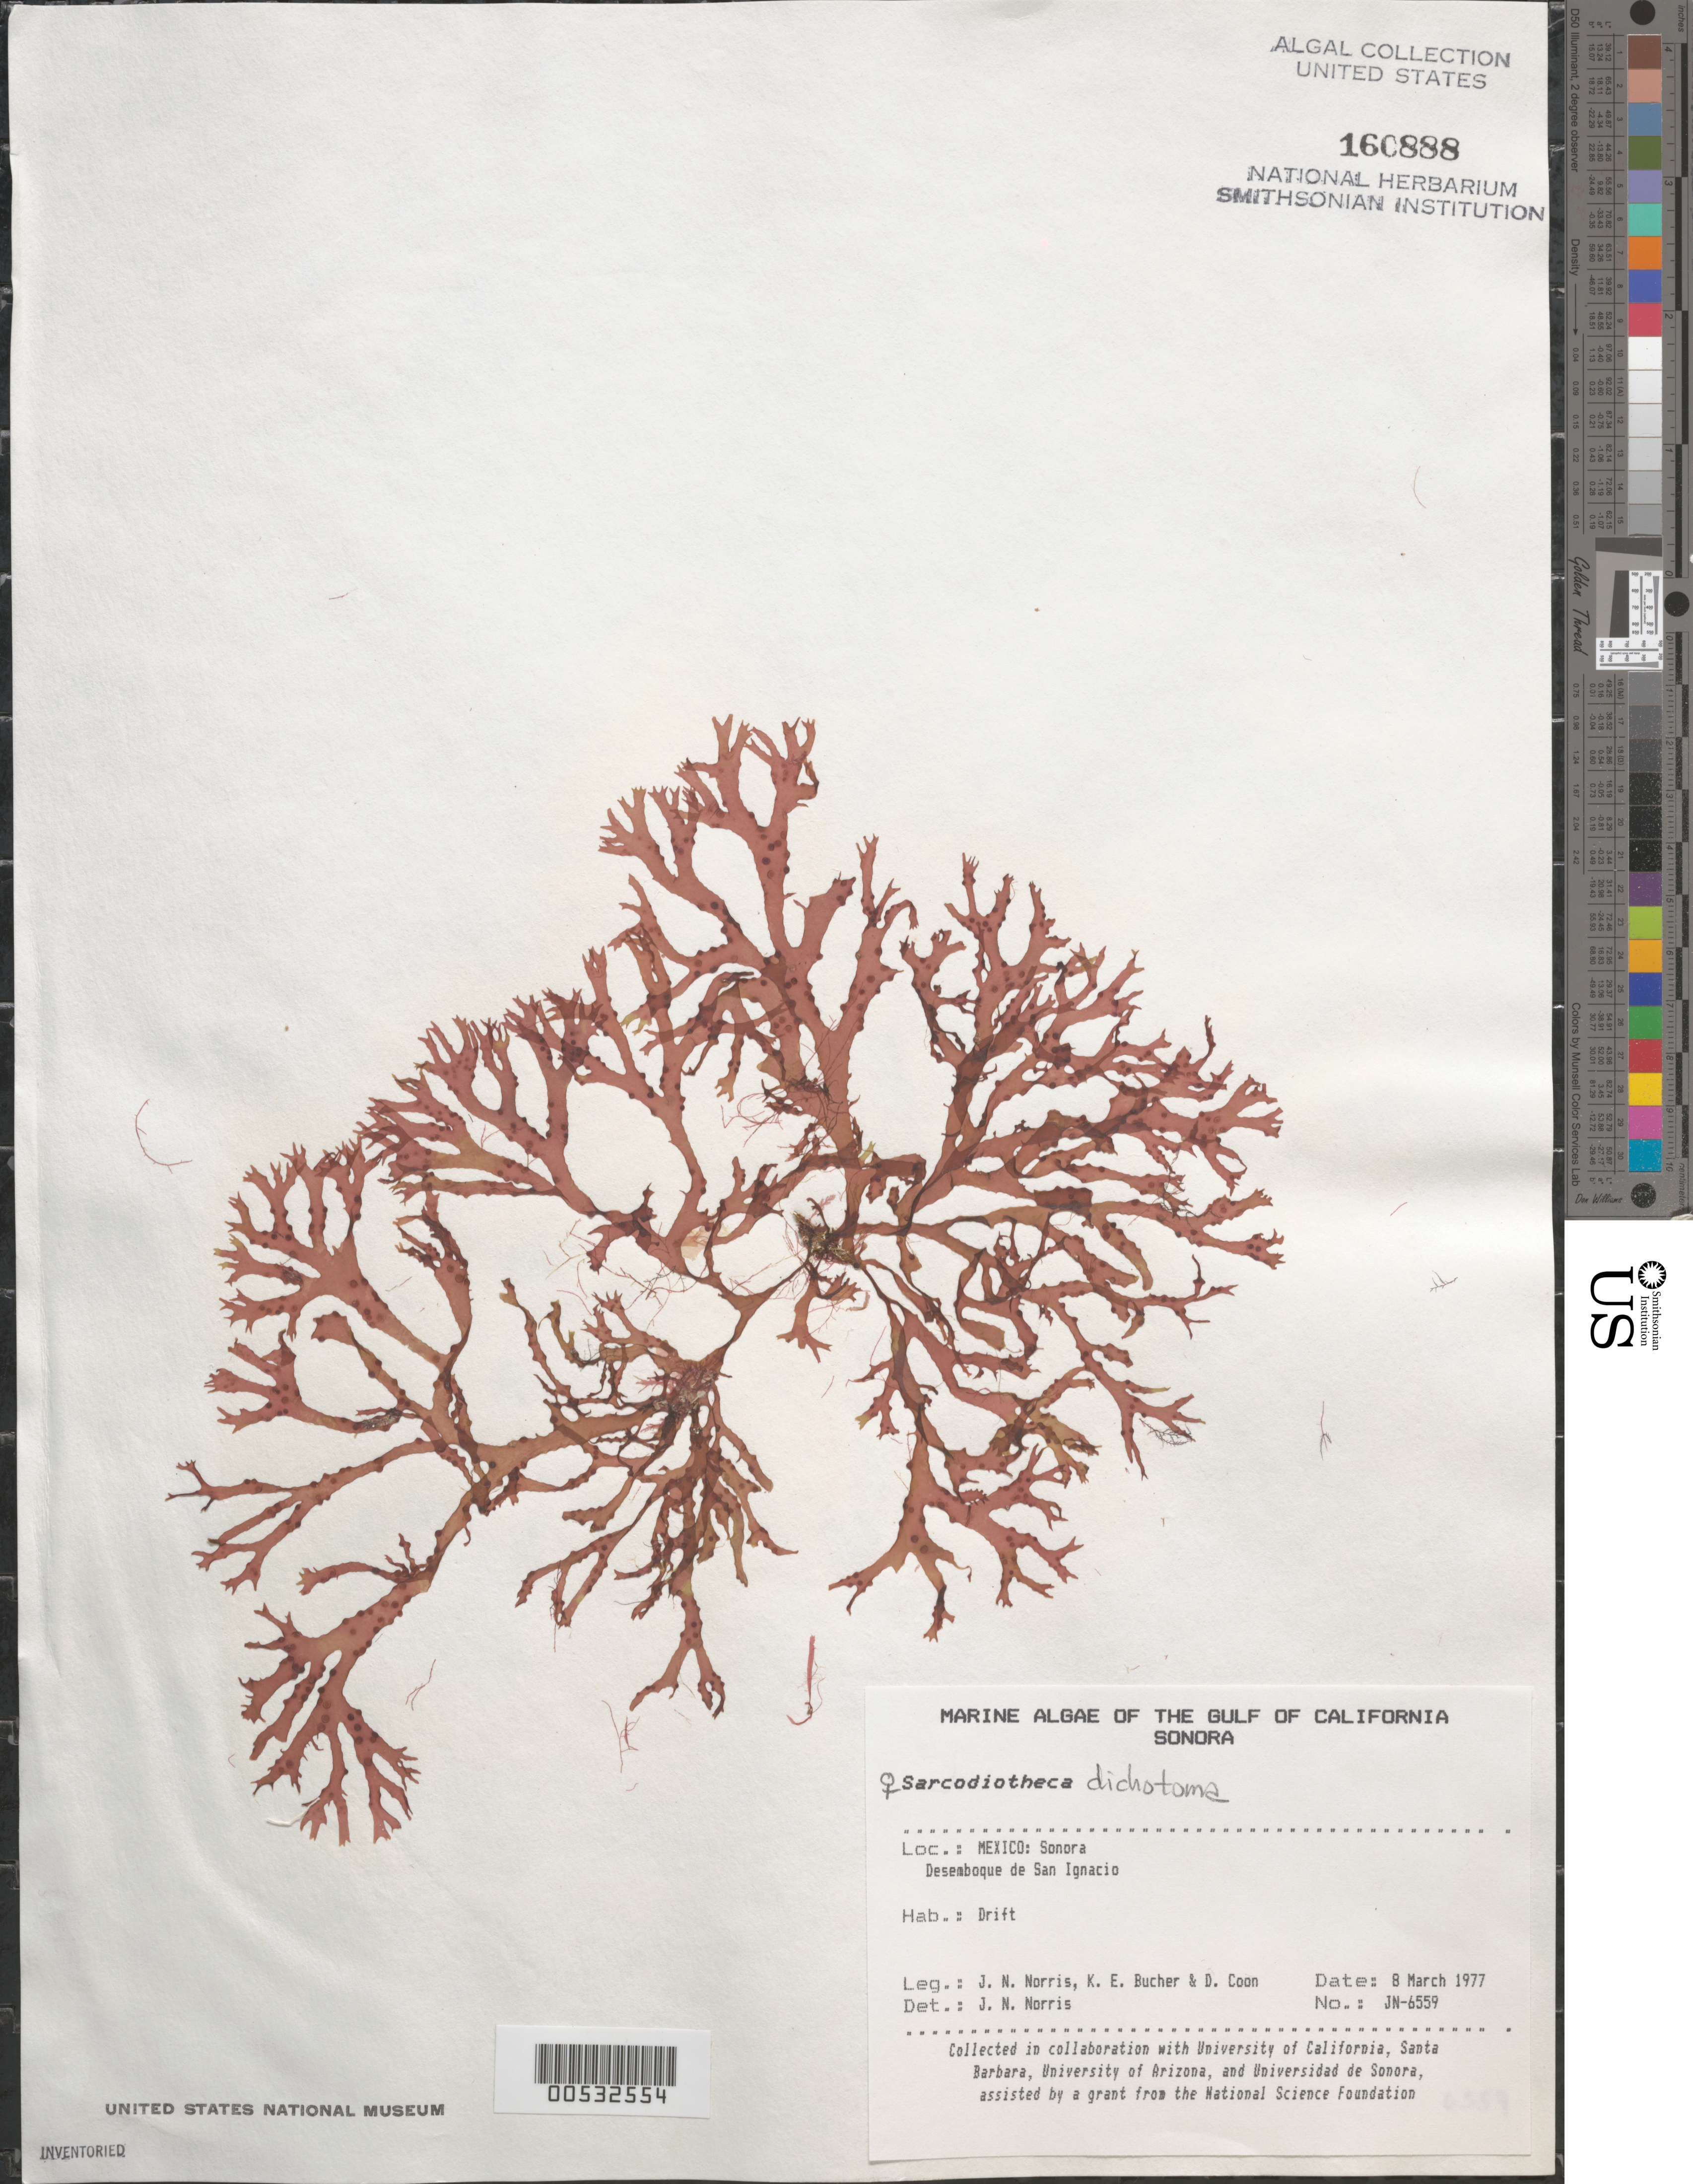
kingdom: Plantae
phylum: Rhodophyta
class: Florideophyceae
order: Gigartinales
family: Solieriaceae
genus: Sarcodiotheca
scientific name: Sarcodiotheca sp.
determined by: Norris, James N.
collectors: J. N. Norris, K. E. Bucher & D. Coon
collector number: JN-6559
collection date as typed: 08 Mar 1977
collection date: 1977-03-08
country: Mexico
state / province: Sonora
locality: Desemboque de San Ignacio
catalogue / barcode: US 160888